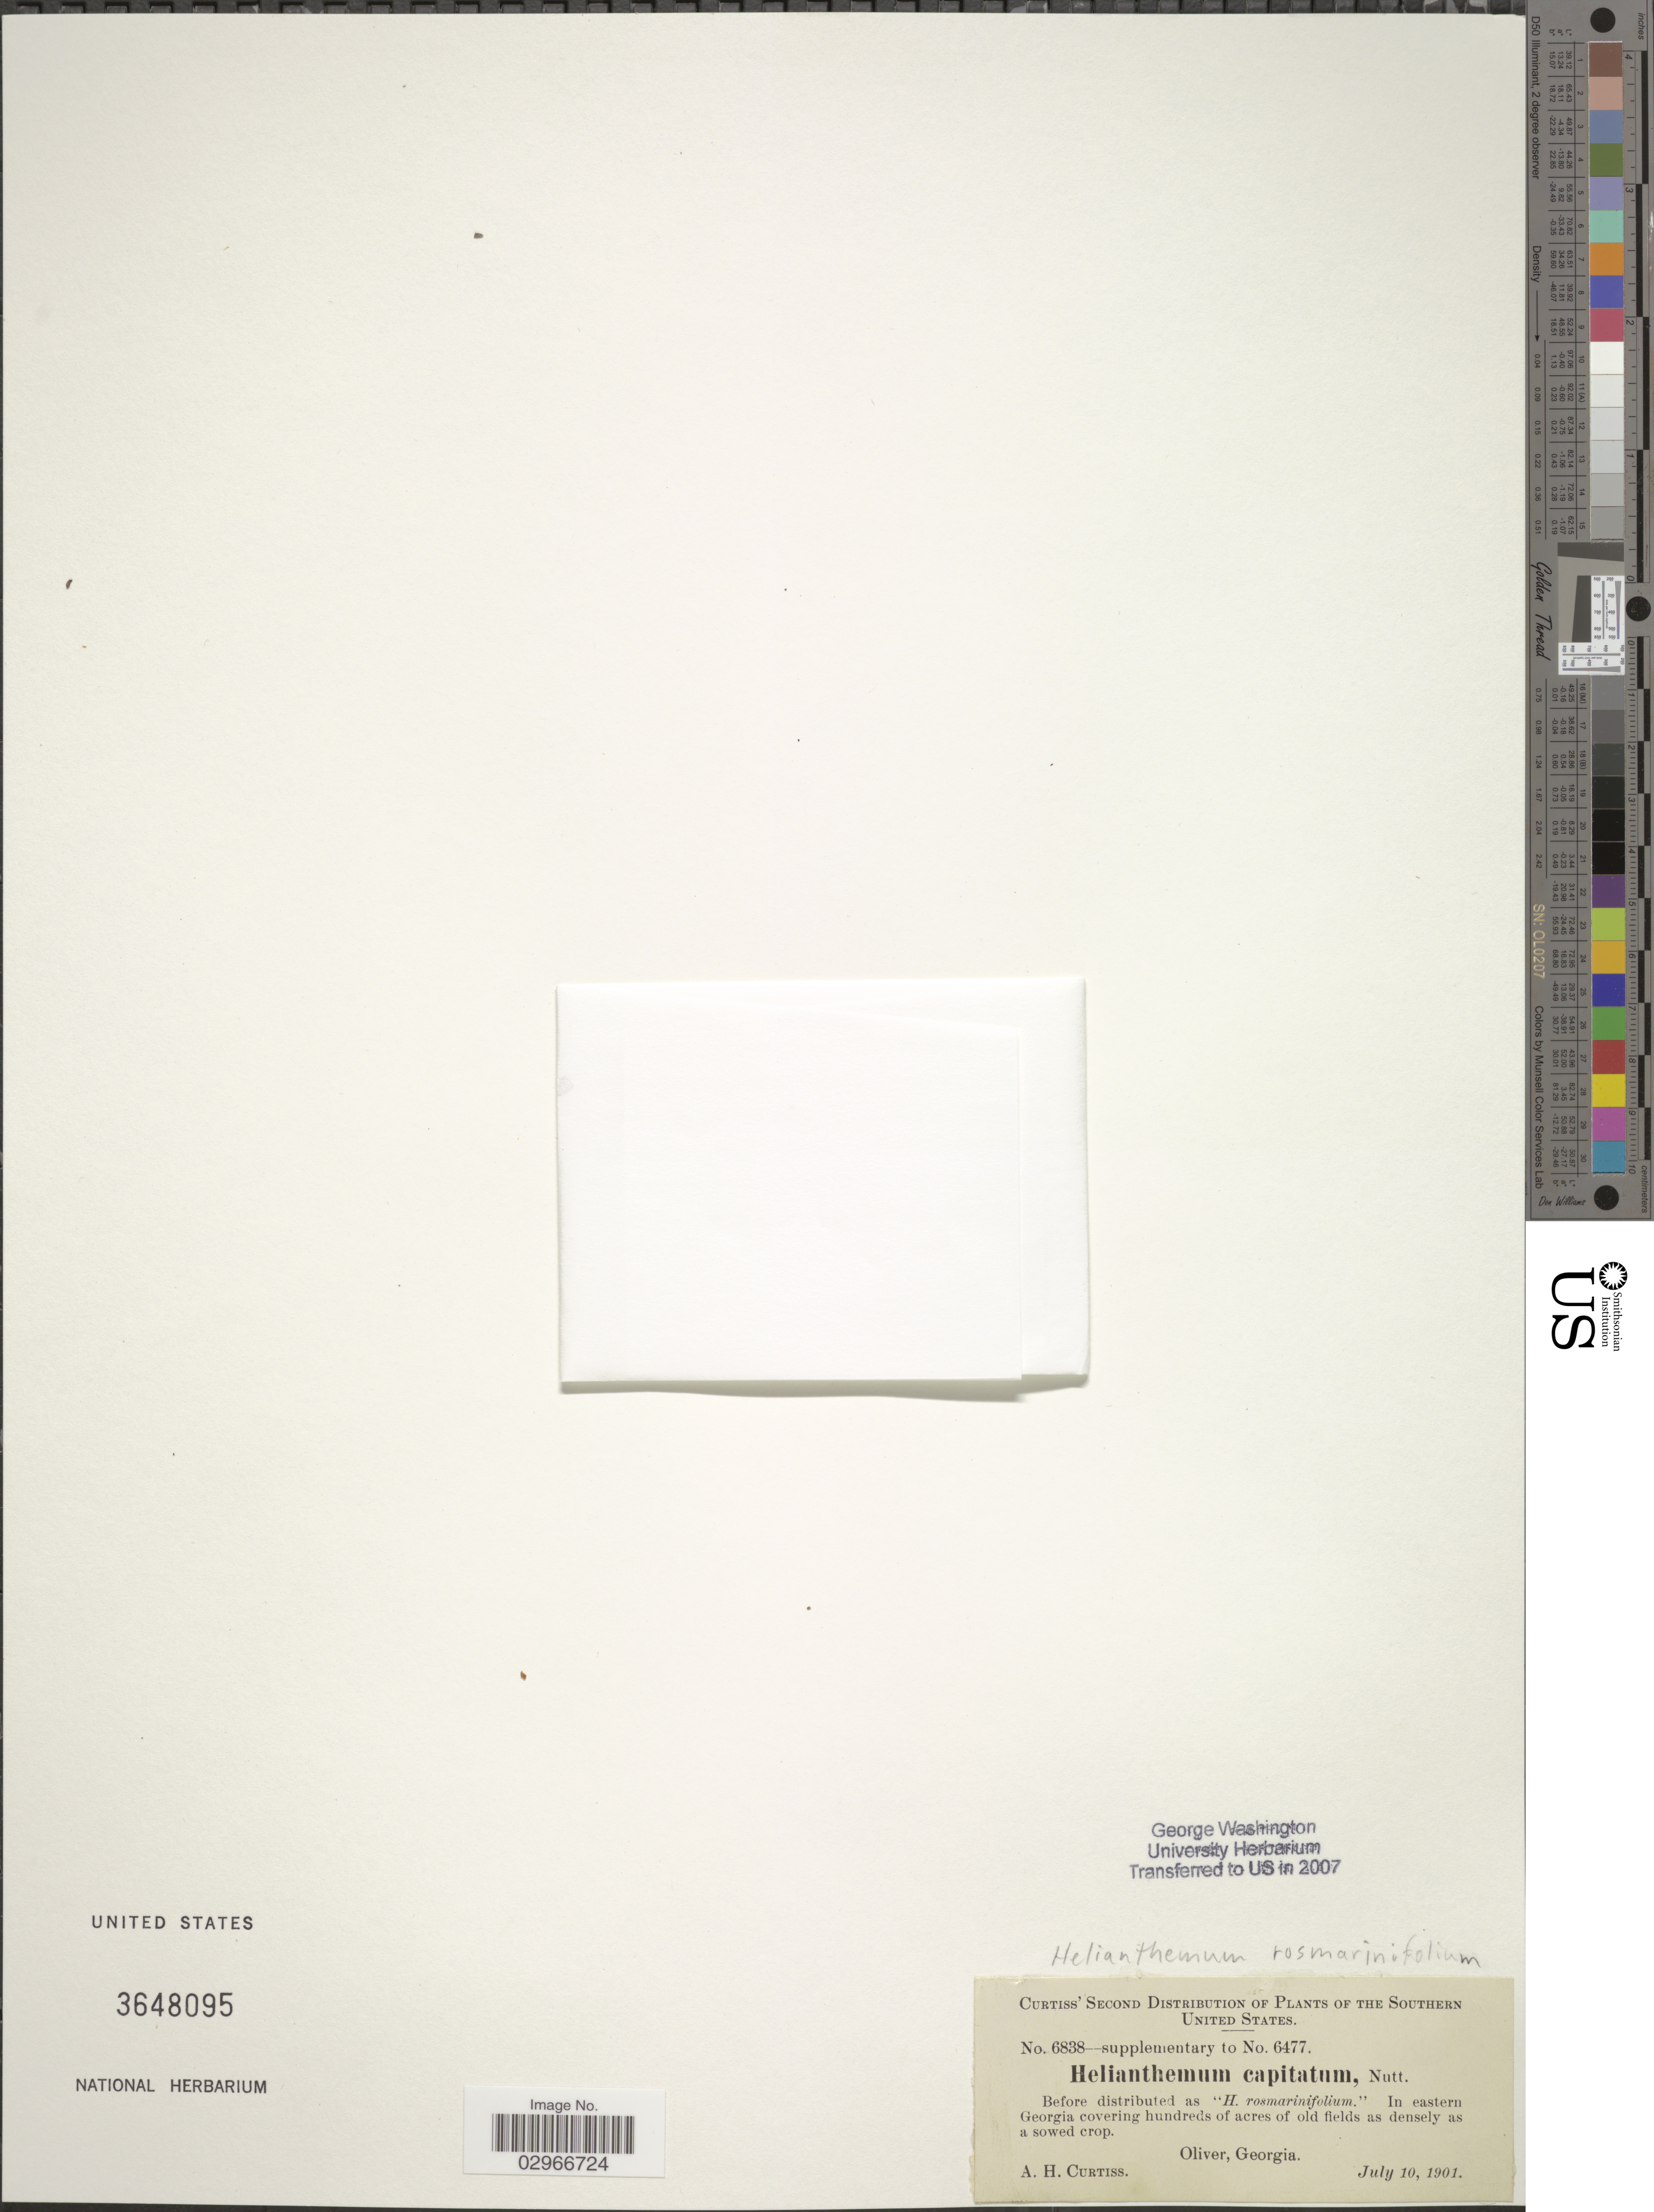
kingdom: Plantae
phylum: Tracheophyta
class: Magnoliopsida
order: Malvales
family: Cistaceae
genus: Helianthemum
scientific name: Helianthemum rosmarinifolium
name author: Pursh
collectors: A. H. Curtiss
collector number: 6838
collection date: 1901-07-10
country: United States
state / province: Georgia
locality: The Southern United States, Oliver, Georgia.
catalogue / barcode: US 3648095